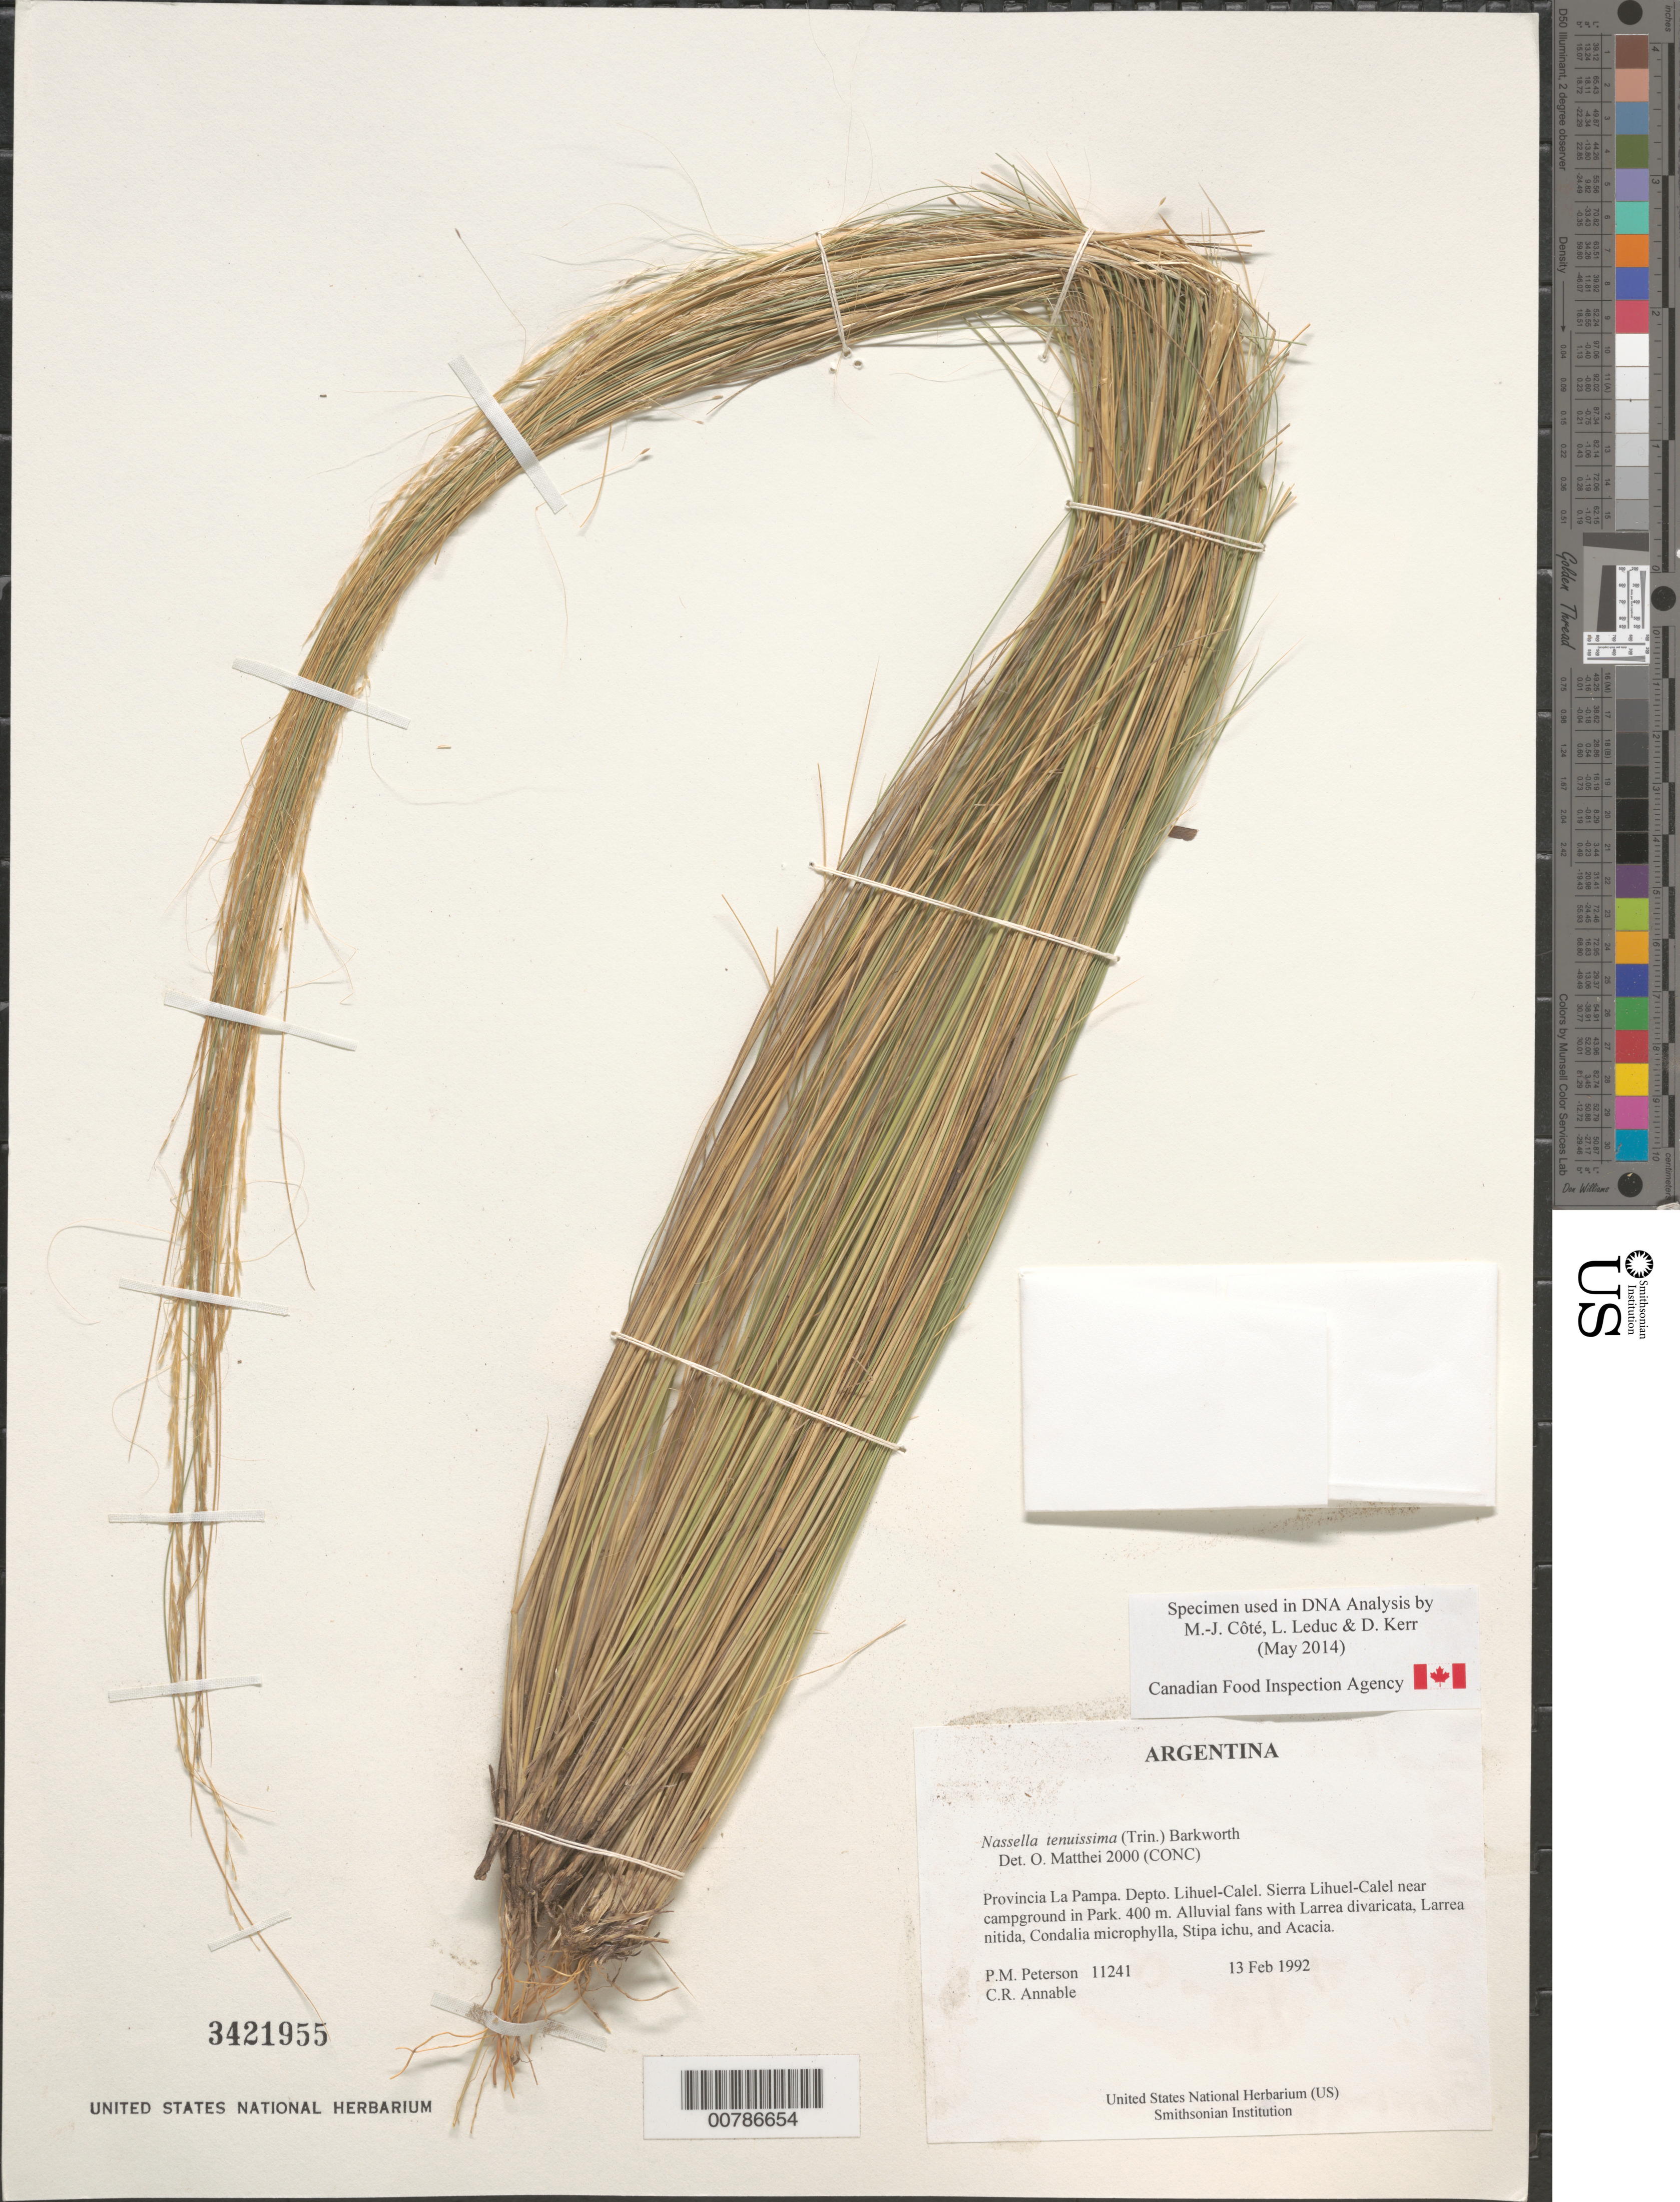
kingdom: Plantae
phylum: Tracheophyta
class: Liliopsida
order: Poales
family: Poaceae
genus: Nassella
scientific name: Nassella tenuissima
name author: (Trin.) Barkworth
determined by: Matthei, O. R.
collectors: P. M. Peterson & C. R. Annable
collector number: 11241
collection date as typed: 13 Feb 1992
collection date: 1992-02-13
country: Argentina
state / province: La Pampa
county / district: Lihuel-Calel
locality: Sierra Lihuel-Calel near campground in Park.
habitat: Alluvial fans with Larrea divaricata, Larrea nitida, Condalia microphylla, Stipa ichu, and Acacia.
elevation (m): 400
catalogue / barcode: US 3421955